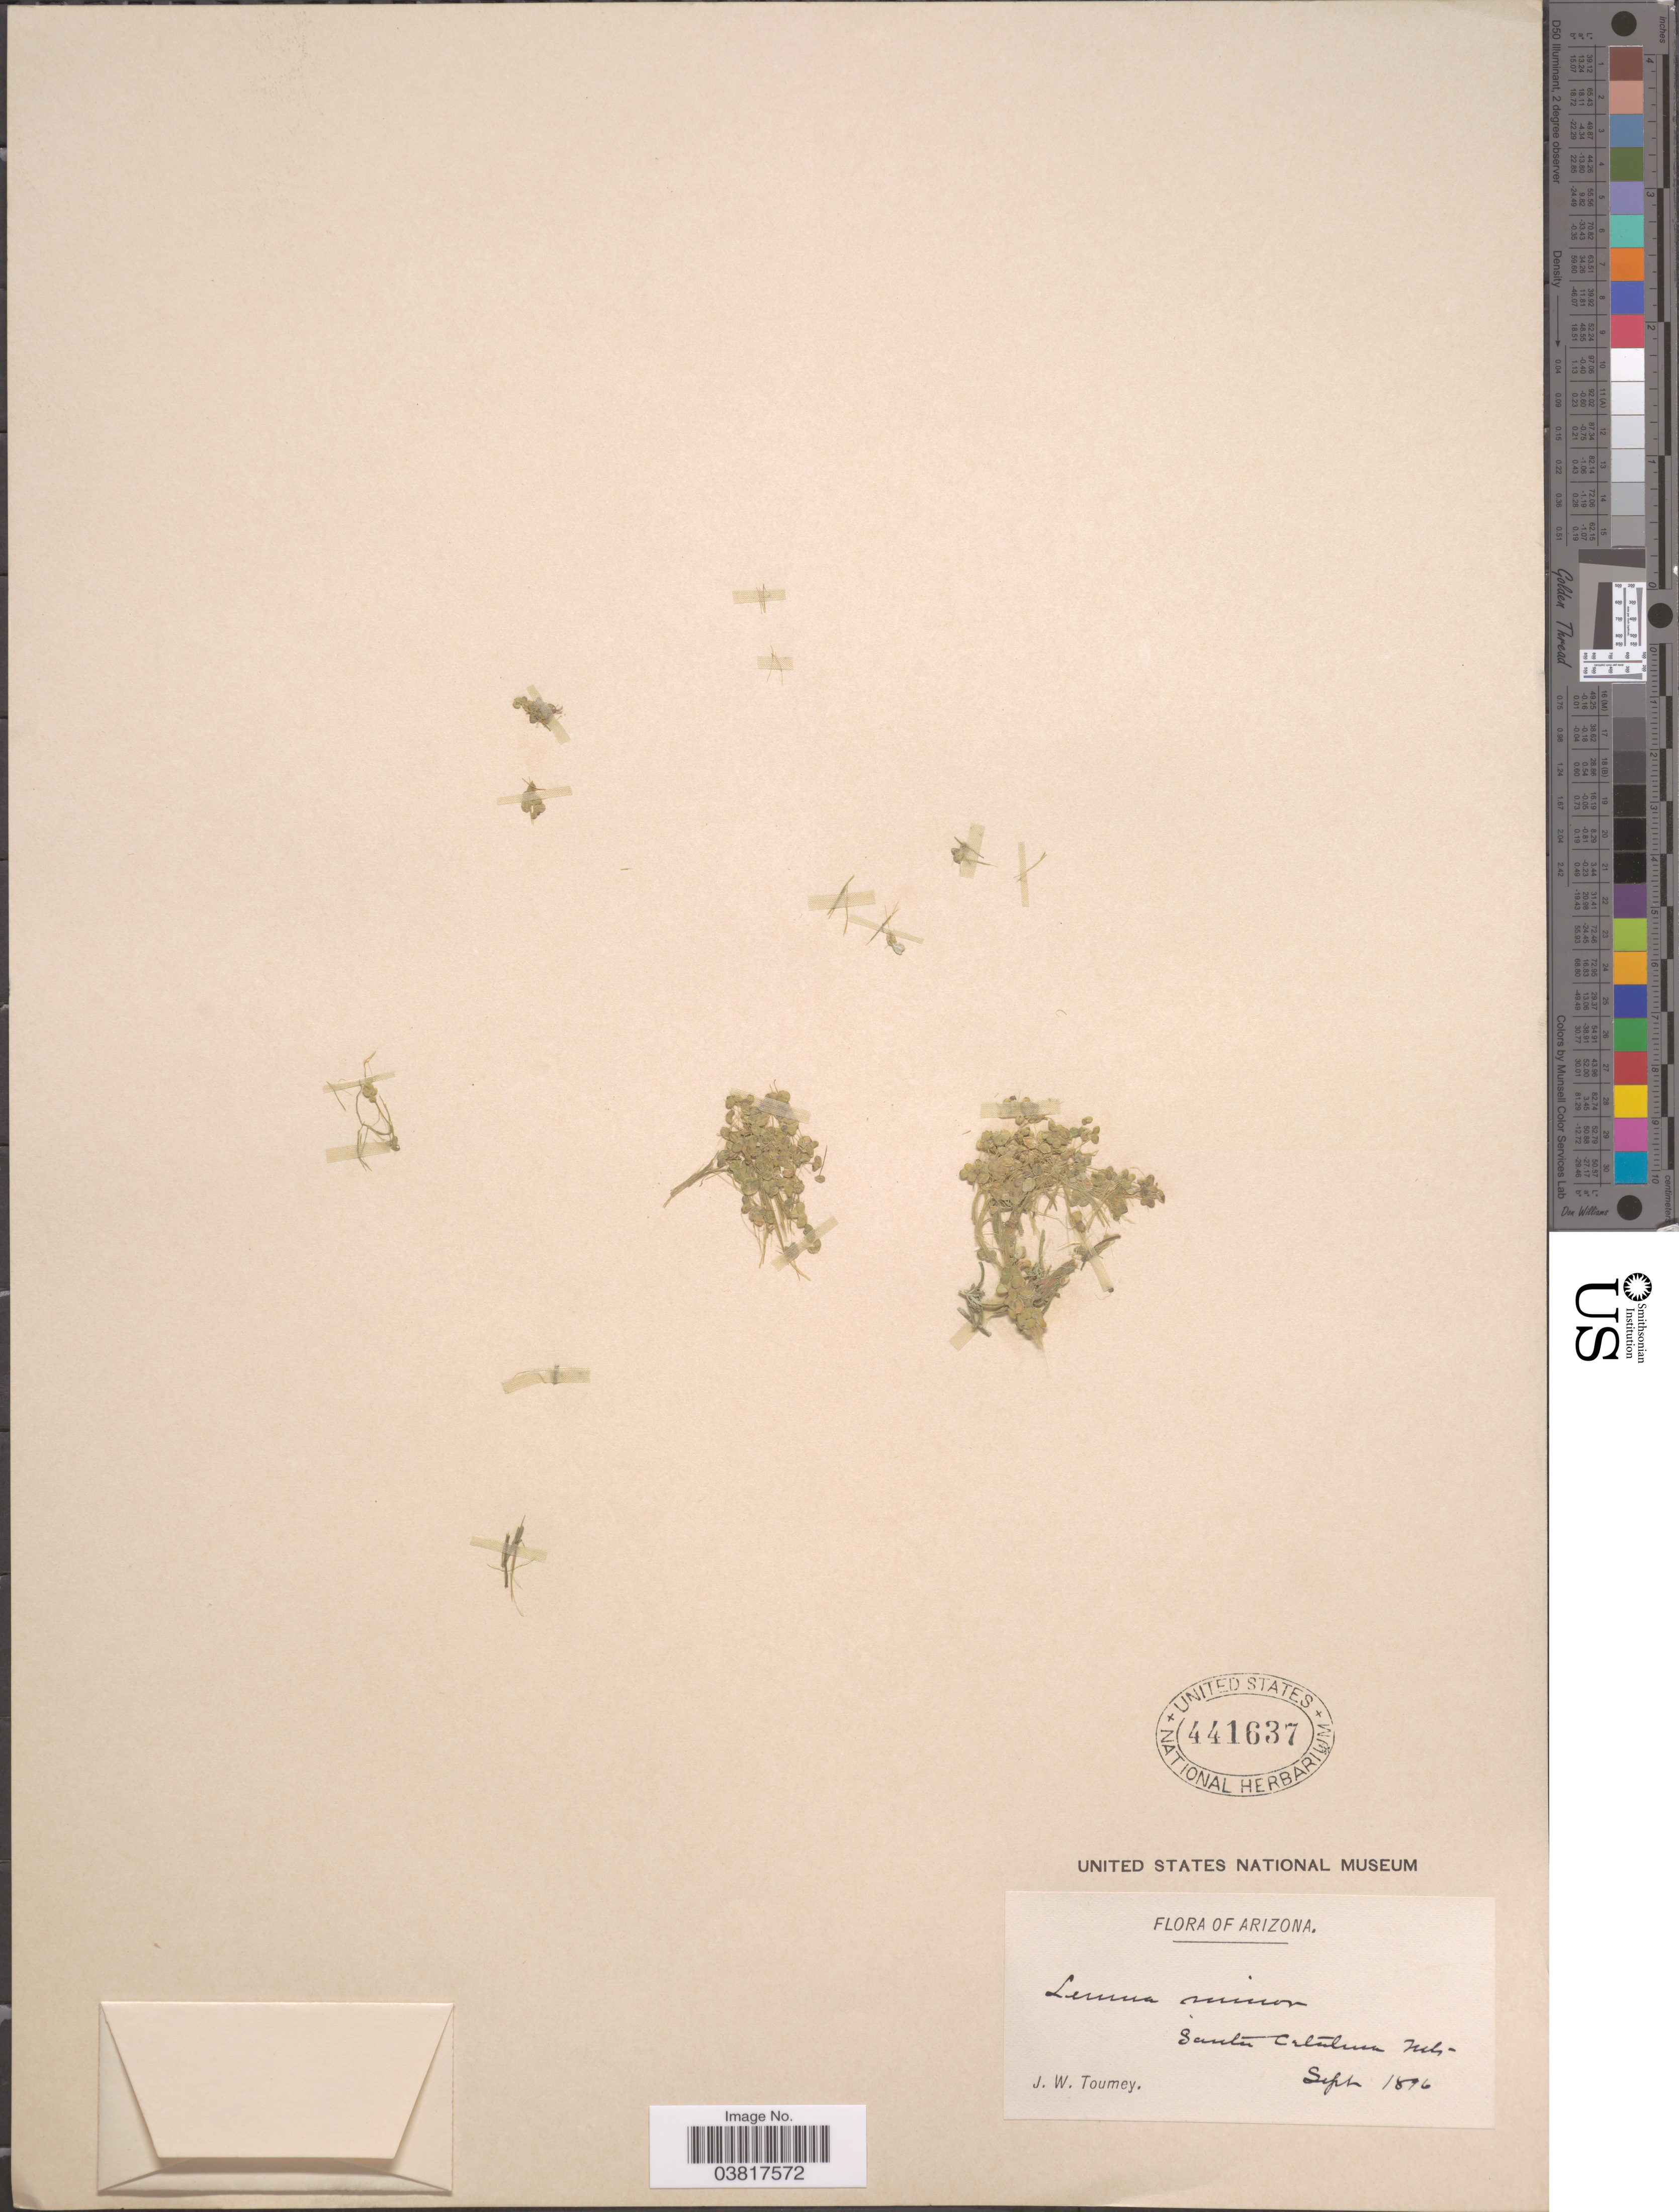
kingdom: Plantae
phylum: Tracheophyta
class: Liliopsida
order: Alismatales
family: Araceae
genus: Lemna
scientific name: Lemna minor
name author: L.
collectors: J. W. Toumey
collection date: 1896-09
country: United States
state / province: Arizona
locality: Santa Catalina Mts.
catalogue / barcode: US 441637